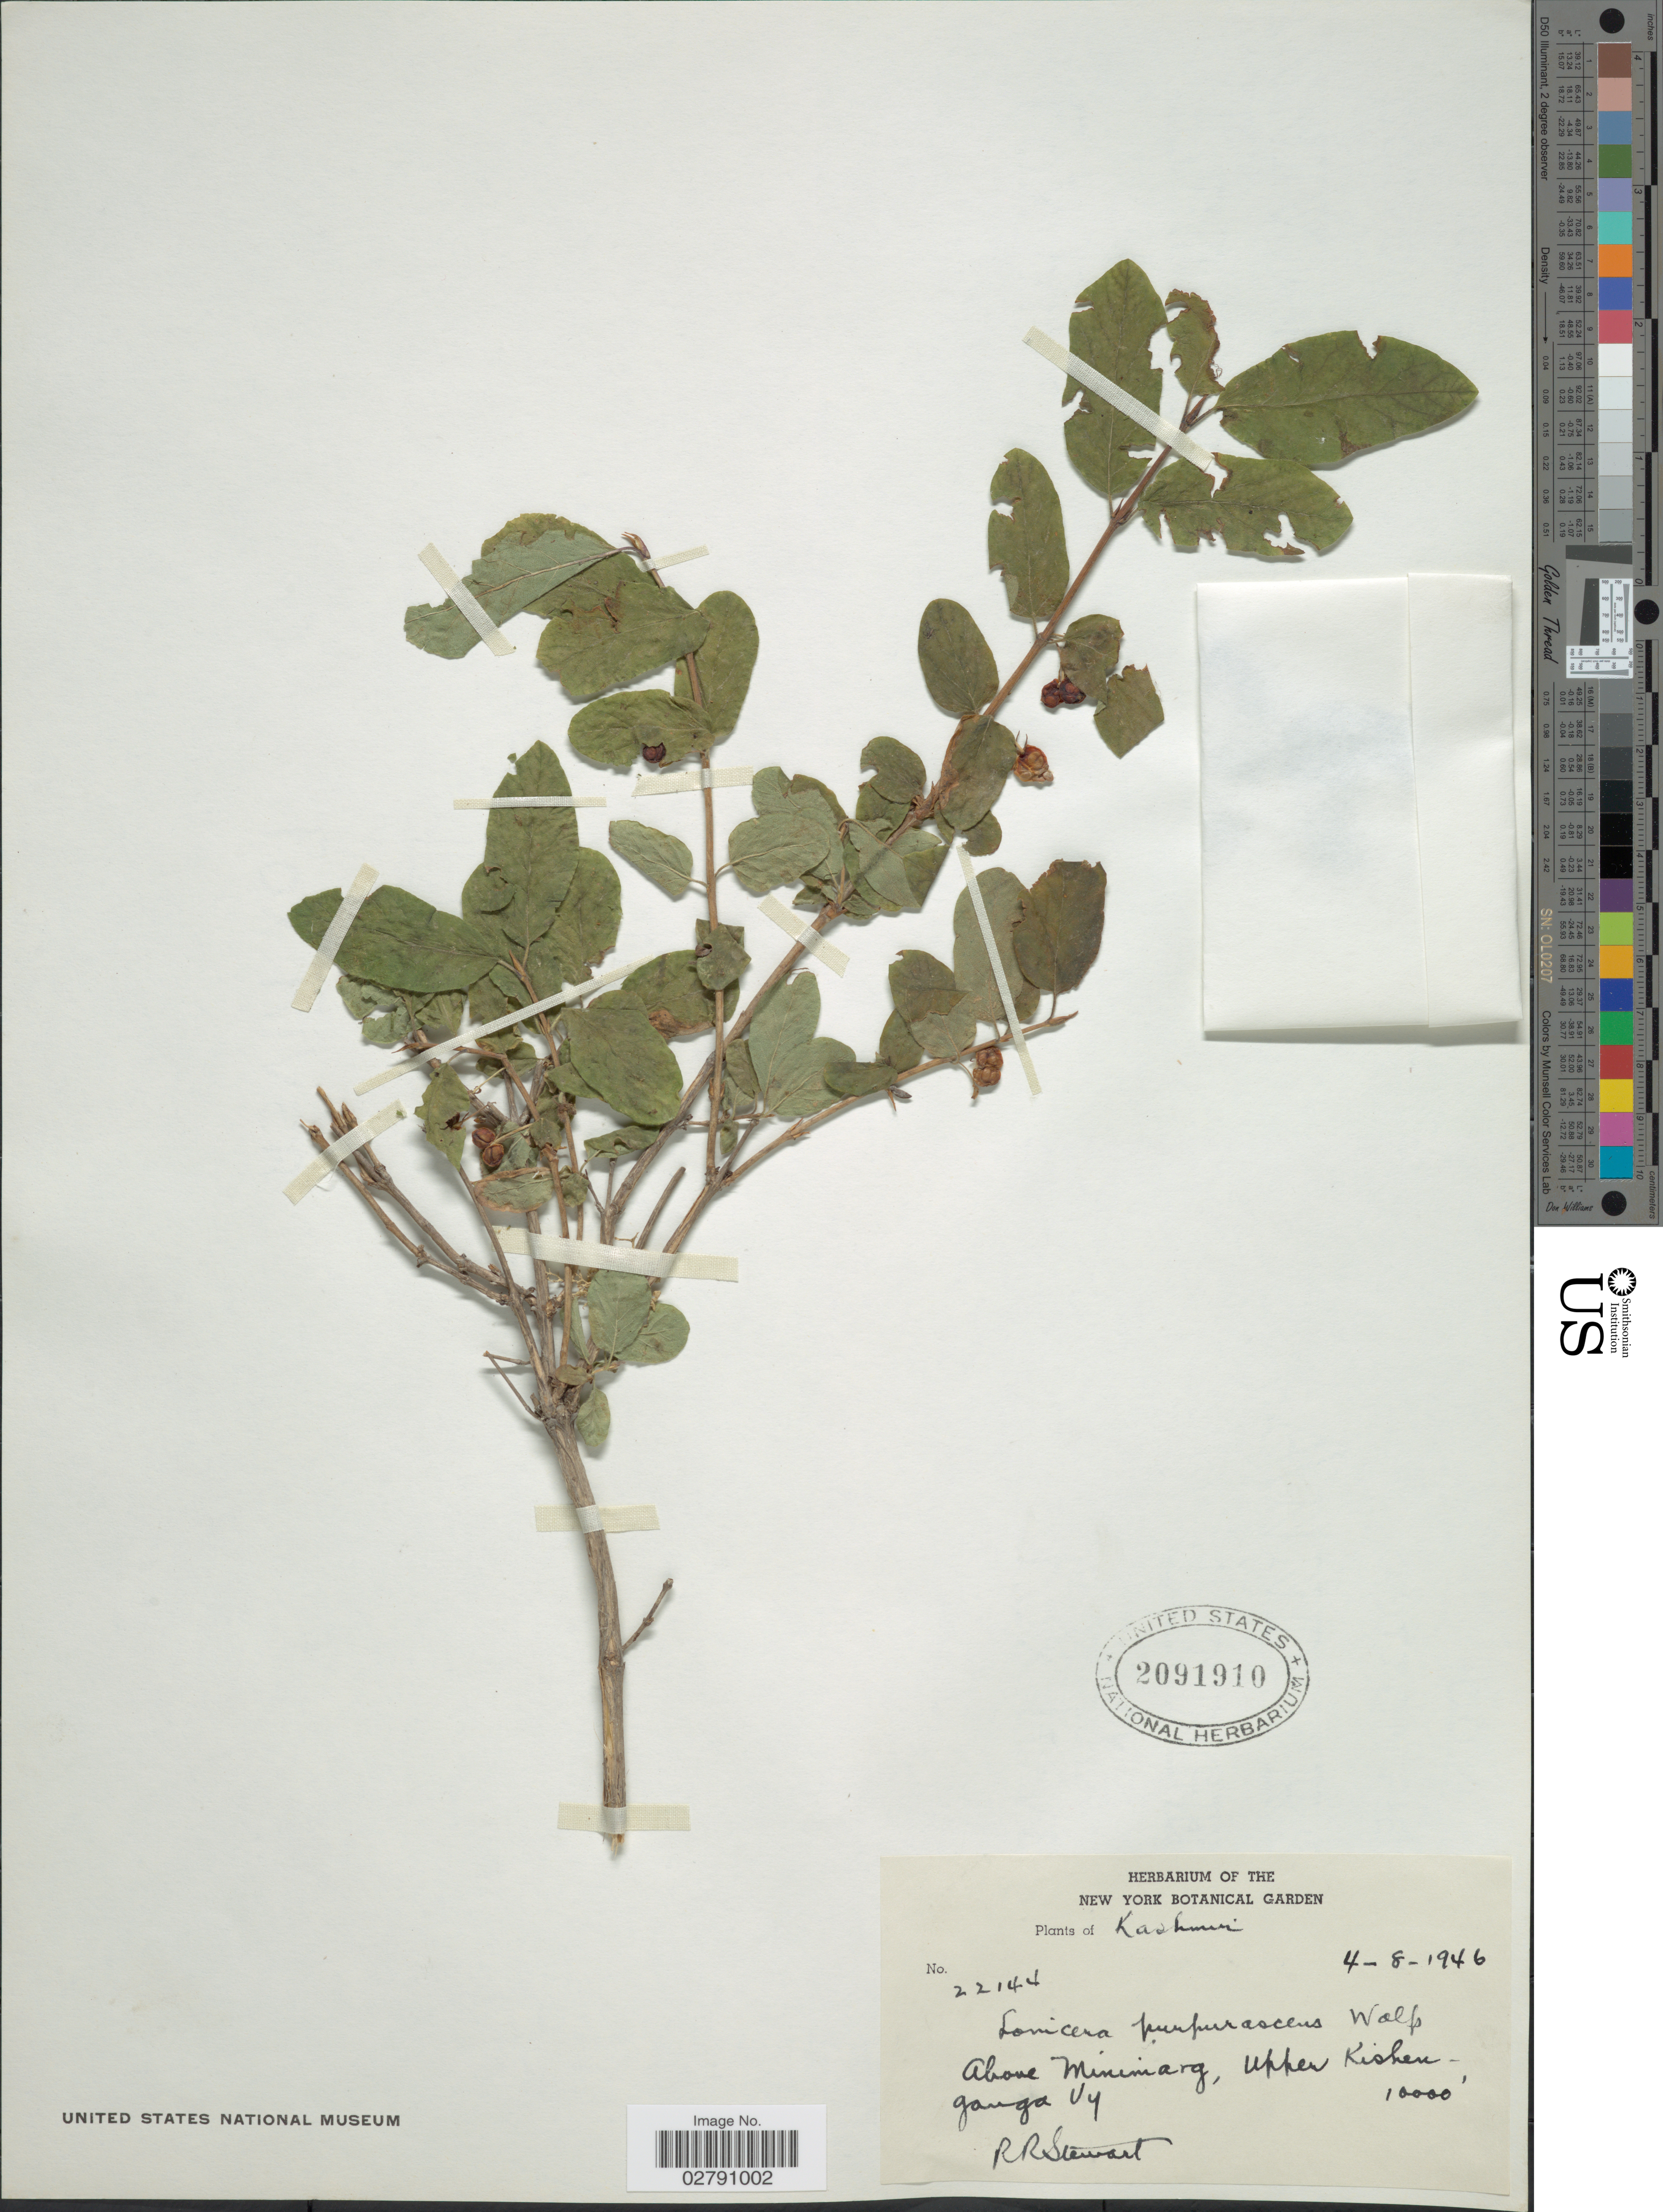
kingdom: Plantae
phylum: Tracheophyta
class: Magnoliopsida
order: Dipsacales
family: Caprifoliaceae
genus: Lonicera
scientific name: Lonicera purpurascens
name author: Walp.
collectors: R. R. Stewart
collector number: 22144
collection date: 1946-08-04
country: India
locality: Kashmir. Above Minimarg, Upper Kishenganga V4.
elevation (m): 3048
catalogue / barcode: US 2091910